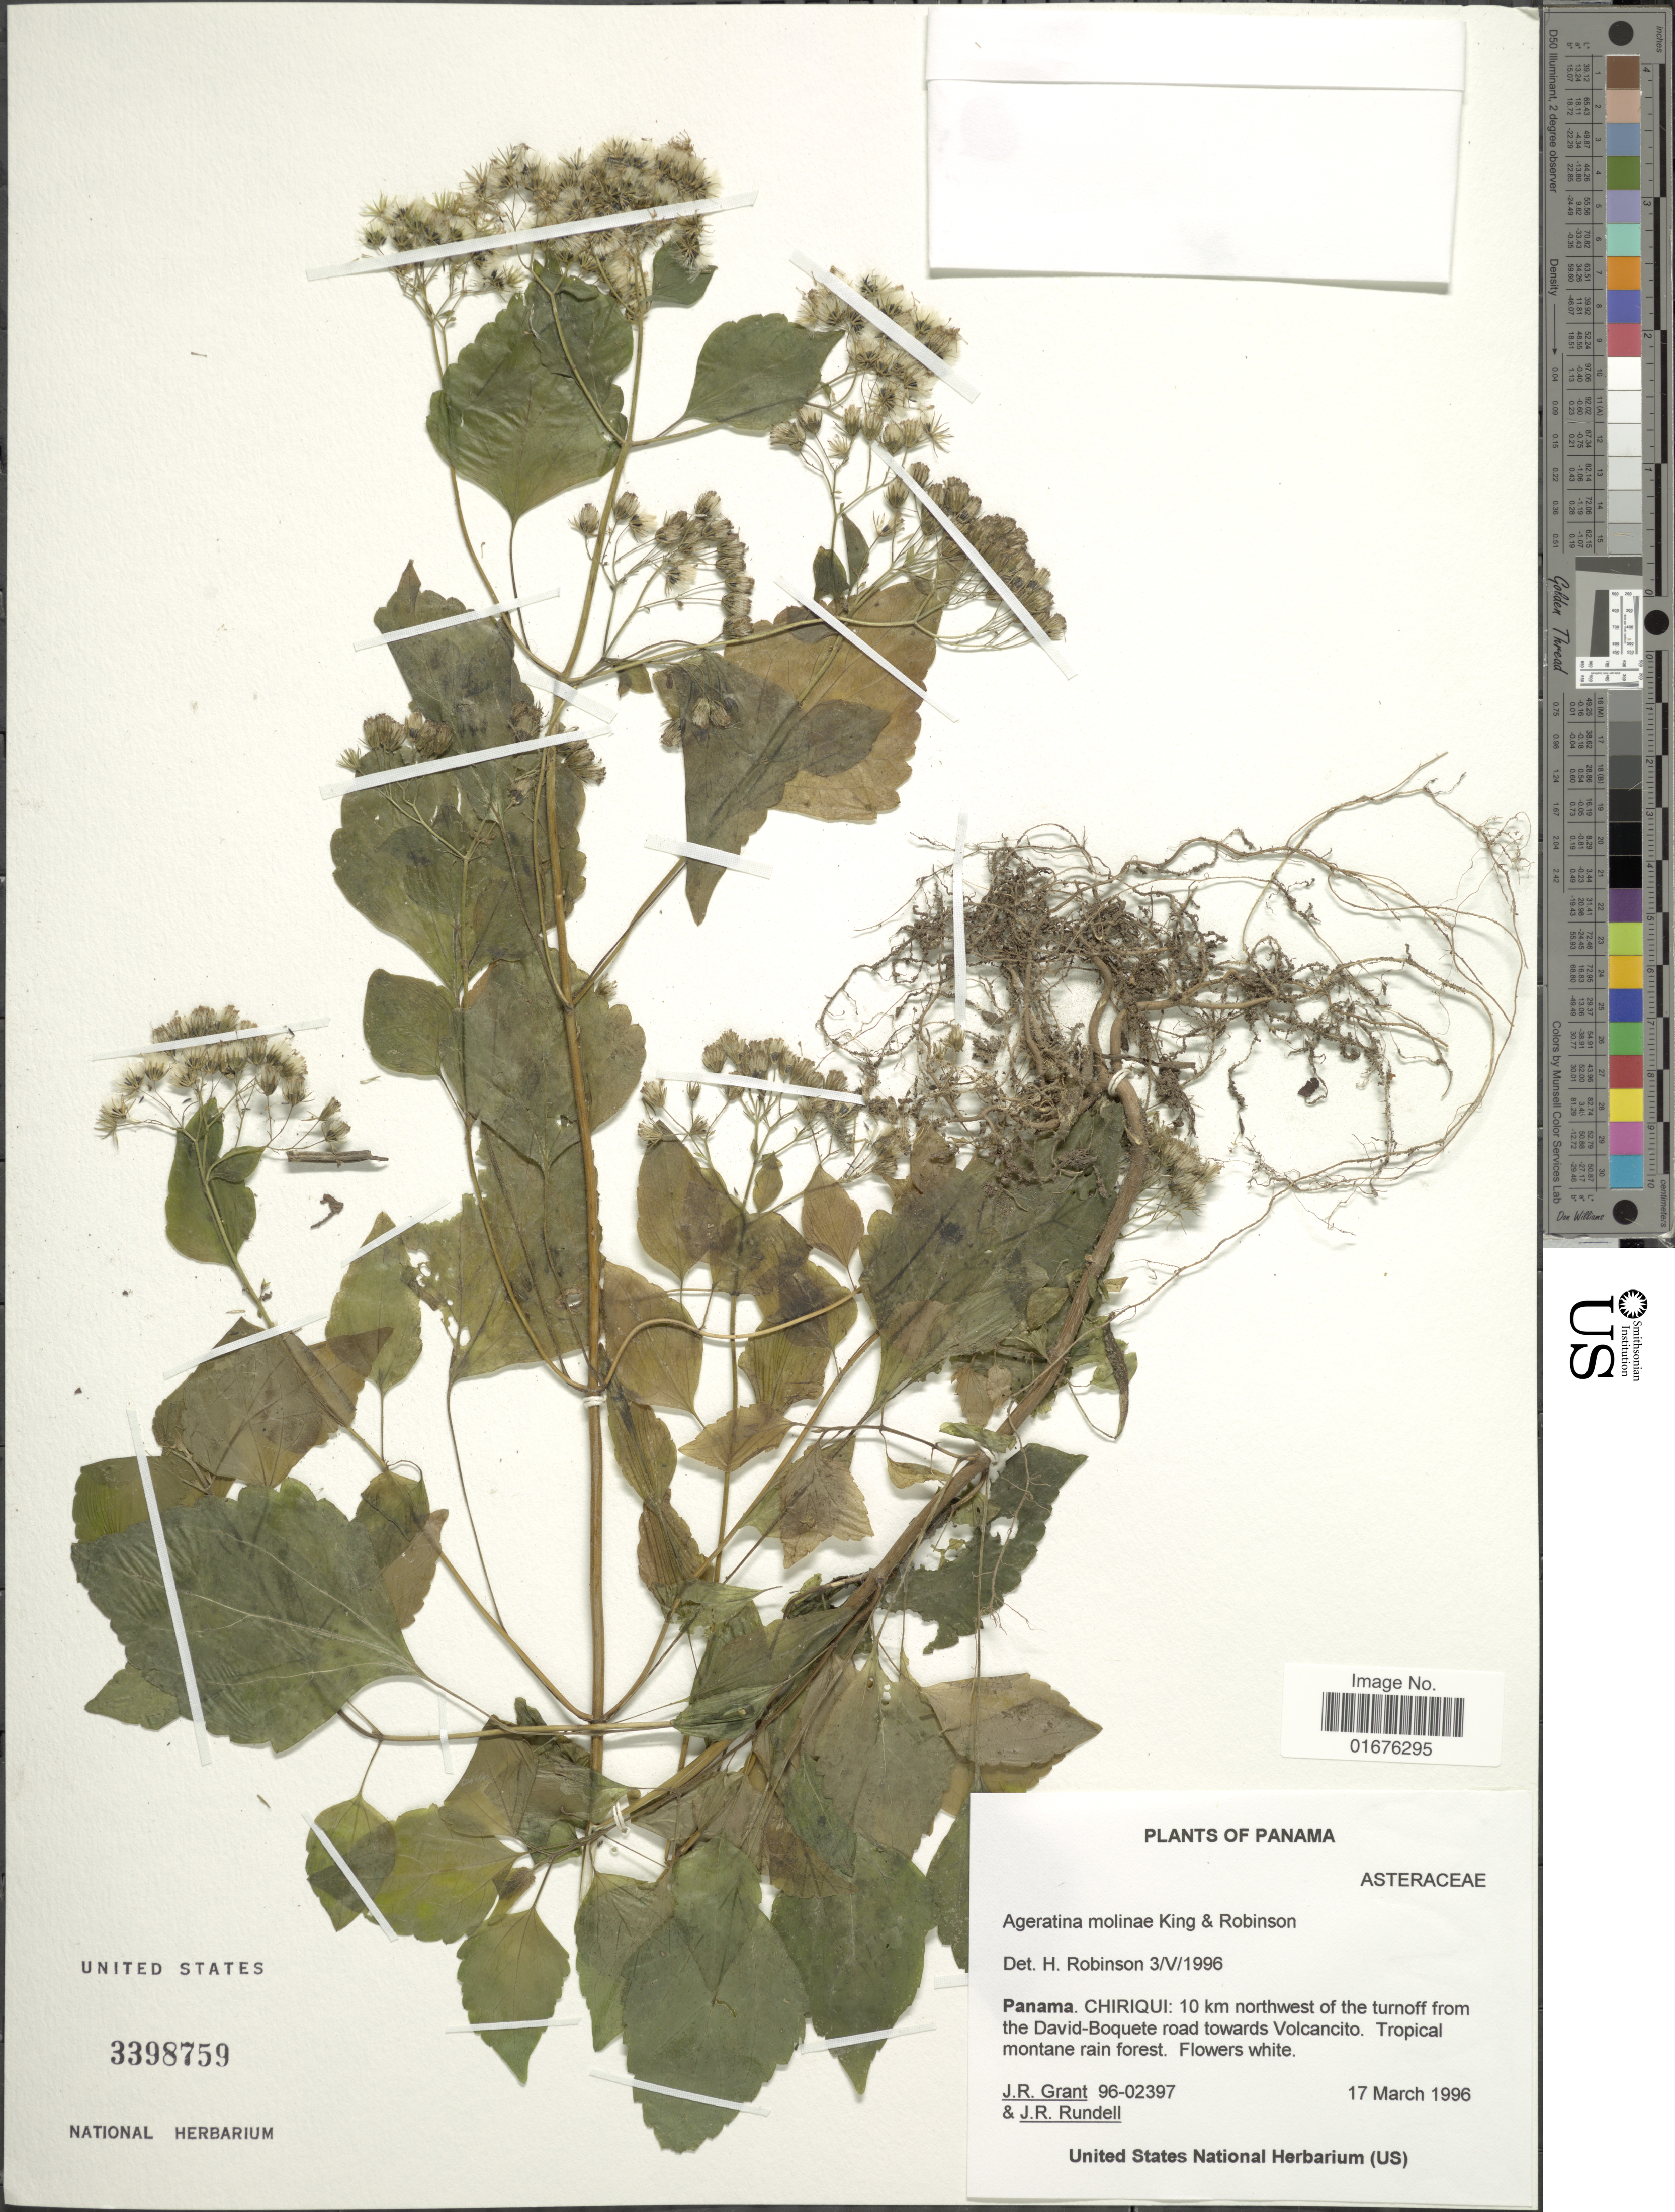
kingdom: Plantae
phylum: Tracheophyta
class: Magnoliopsida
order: Asterales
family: Asteraceae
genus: Ageratina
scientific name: Ageratina molinae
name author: R.M. King & H. Rob.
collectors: J. Grant & J. R. Rundell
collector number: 96-02397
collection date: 1996-03-17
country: Panama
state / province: Chiriqui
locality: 10 km northwest of the turnoff from the David-Boquete road towards Volcancito, Tropical montane rain forest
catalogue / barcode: US 3398759